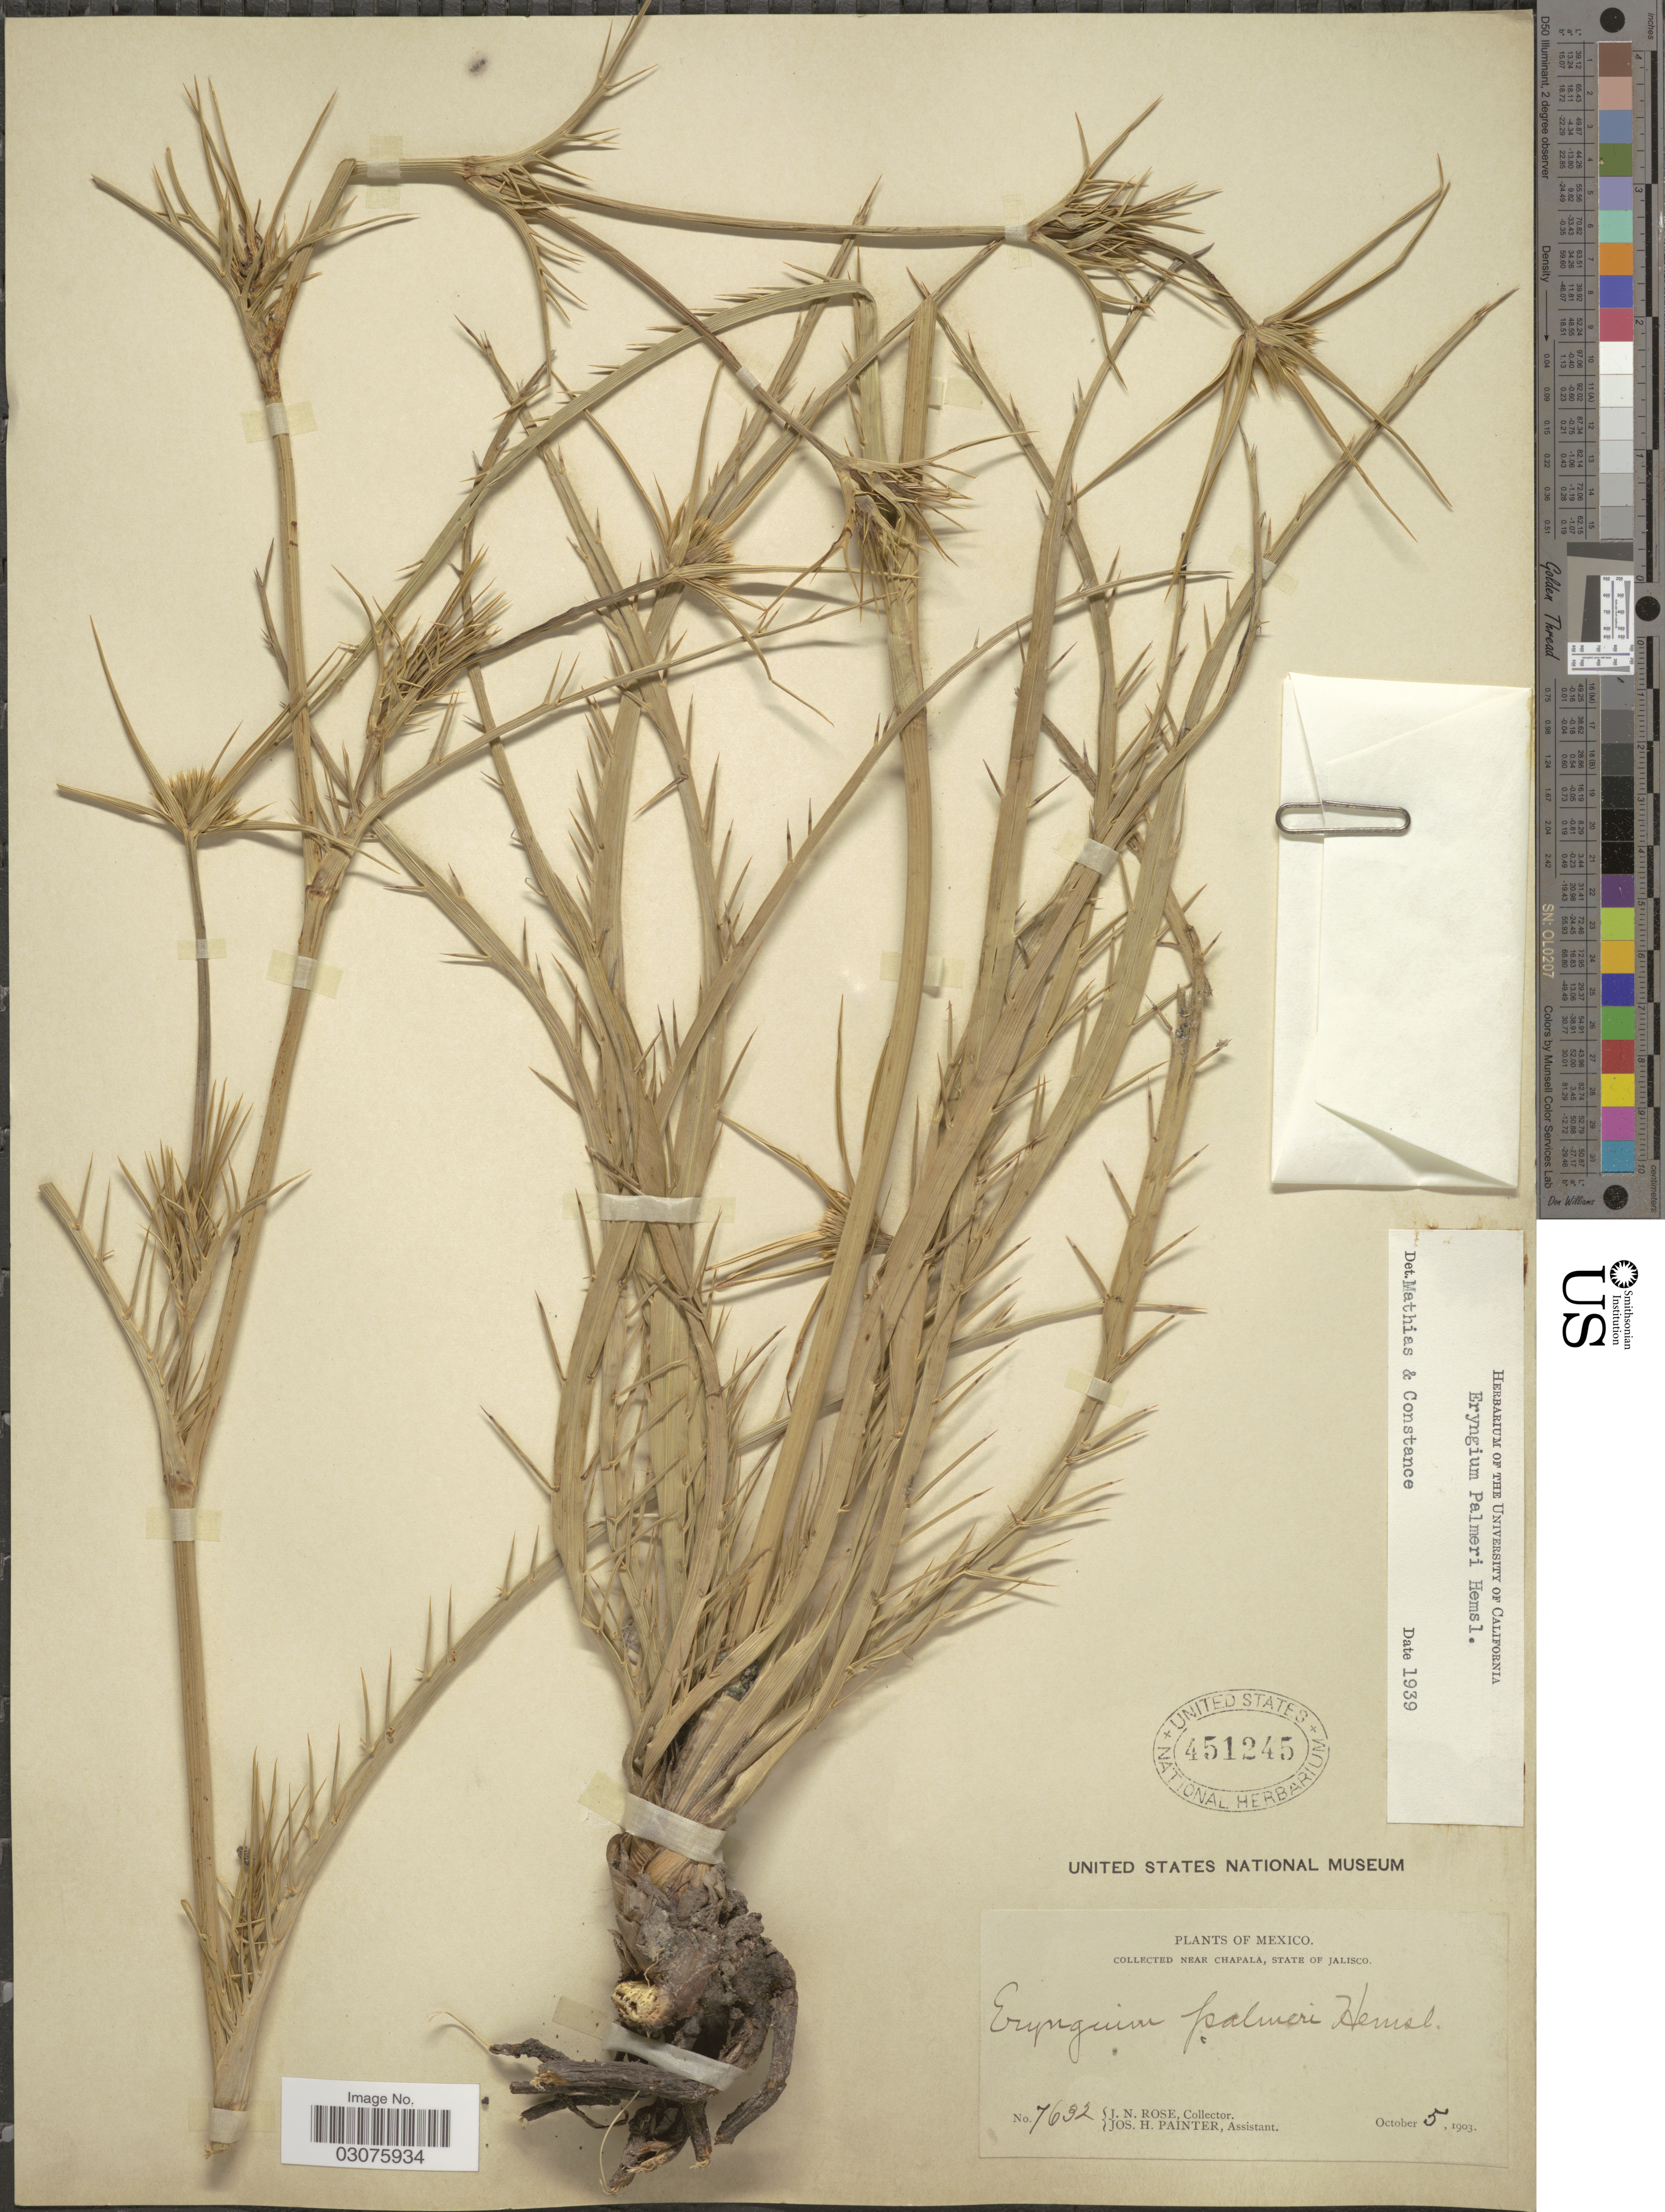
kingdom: Plantae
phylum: Tracheophyta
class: Magnoliopsida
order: Apiales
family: Apiaceae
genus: Eryngium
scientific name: Eryngium palmeri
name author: Hemsl. in Hook. f.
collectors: J. N. Rose & J. H. Painter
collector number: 7632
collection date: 1903-10-05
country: Mexico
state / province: Jalisco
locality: Collected near Chapala, State of Jalisco.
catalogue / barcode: US 451245